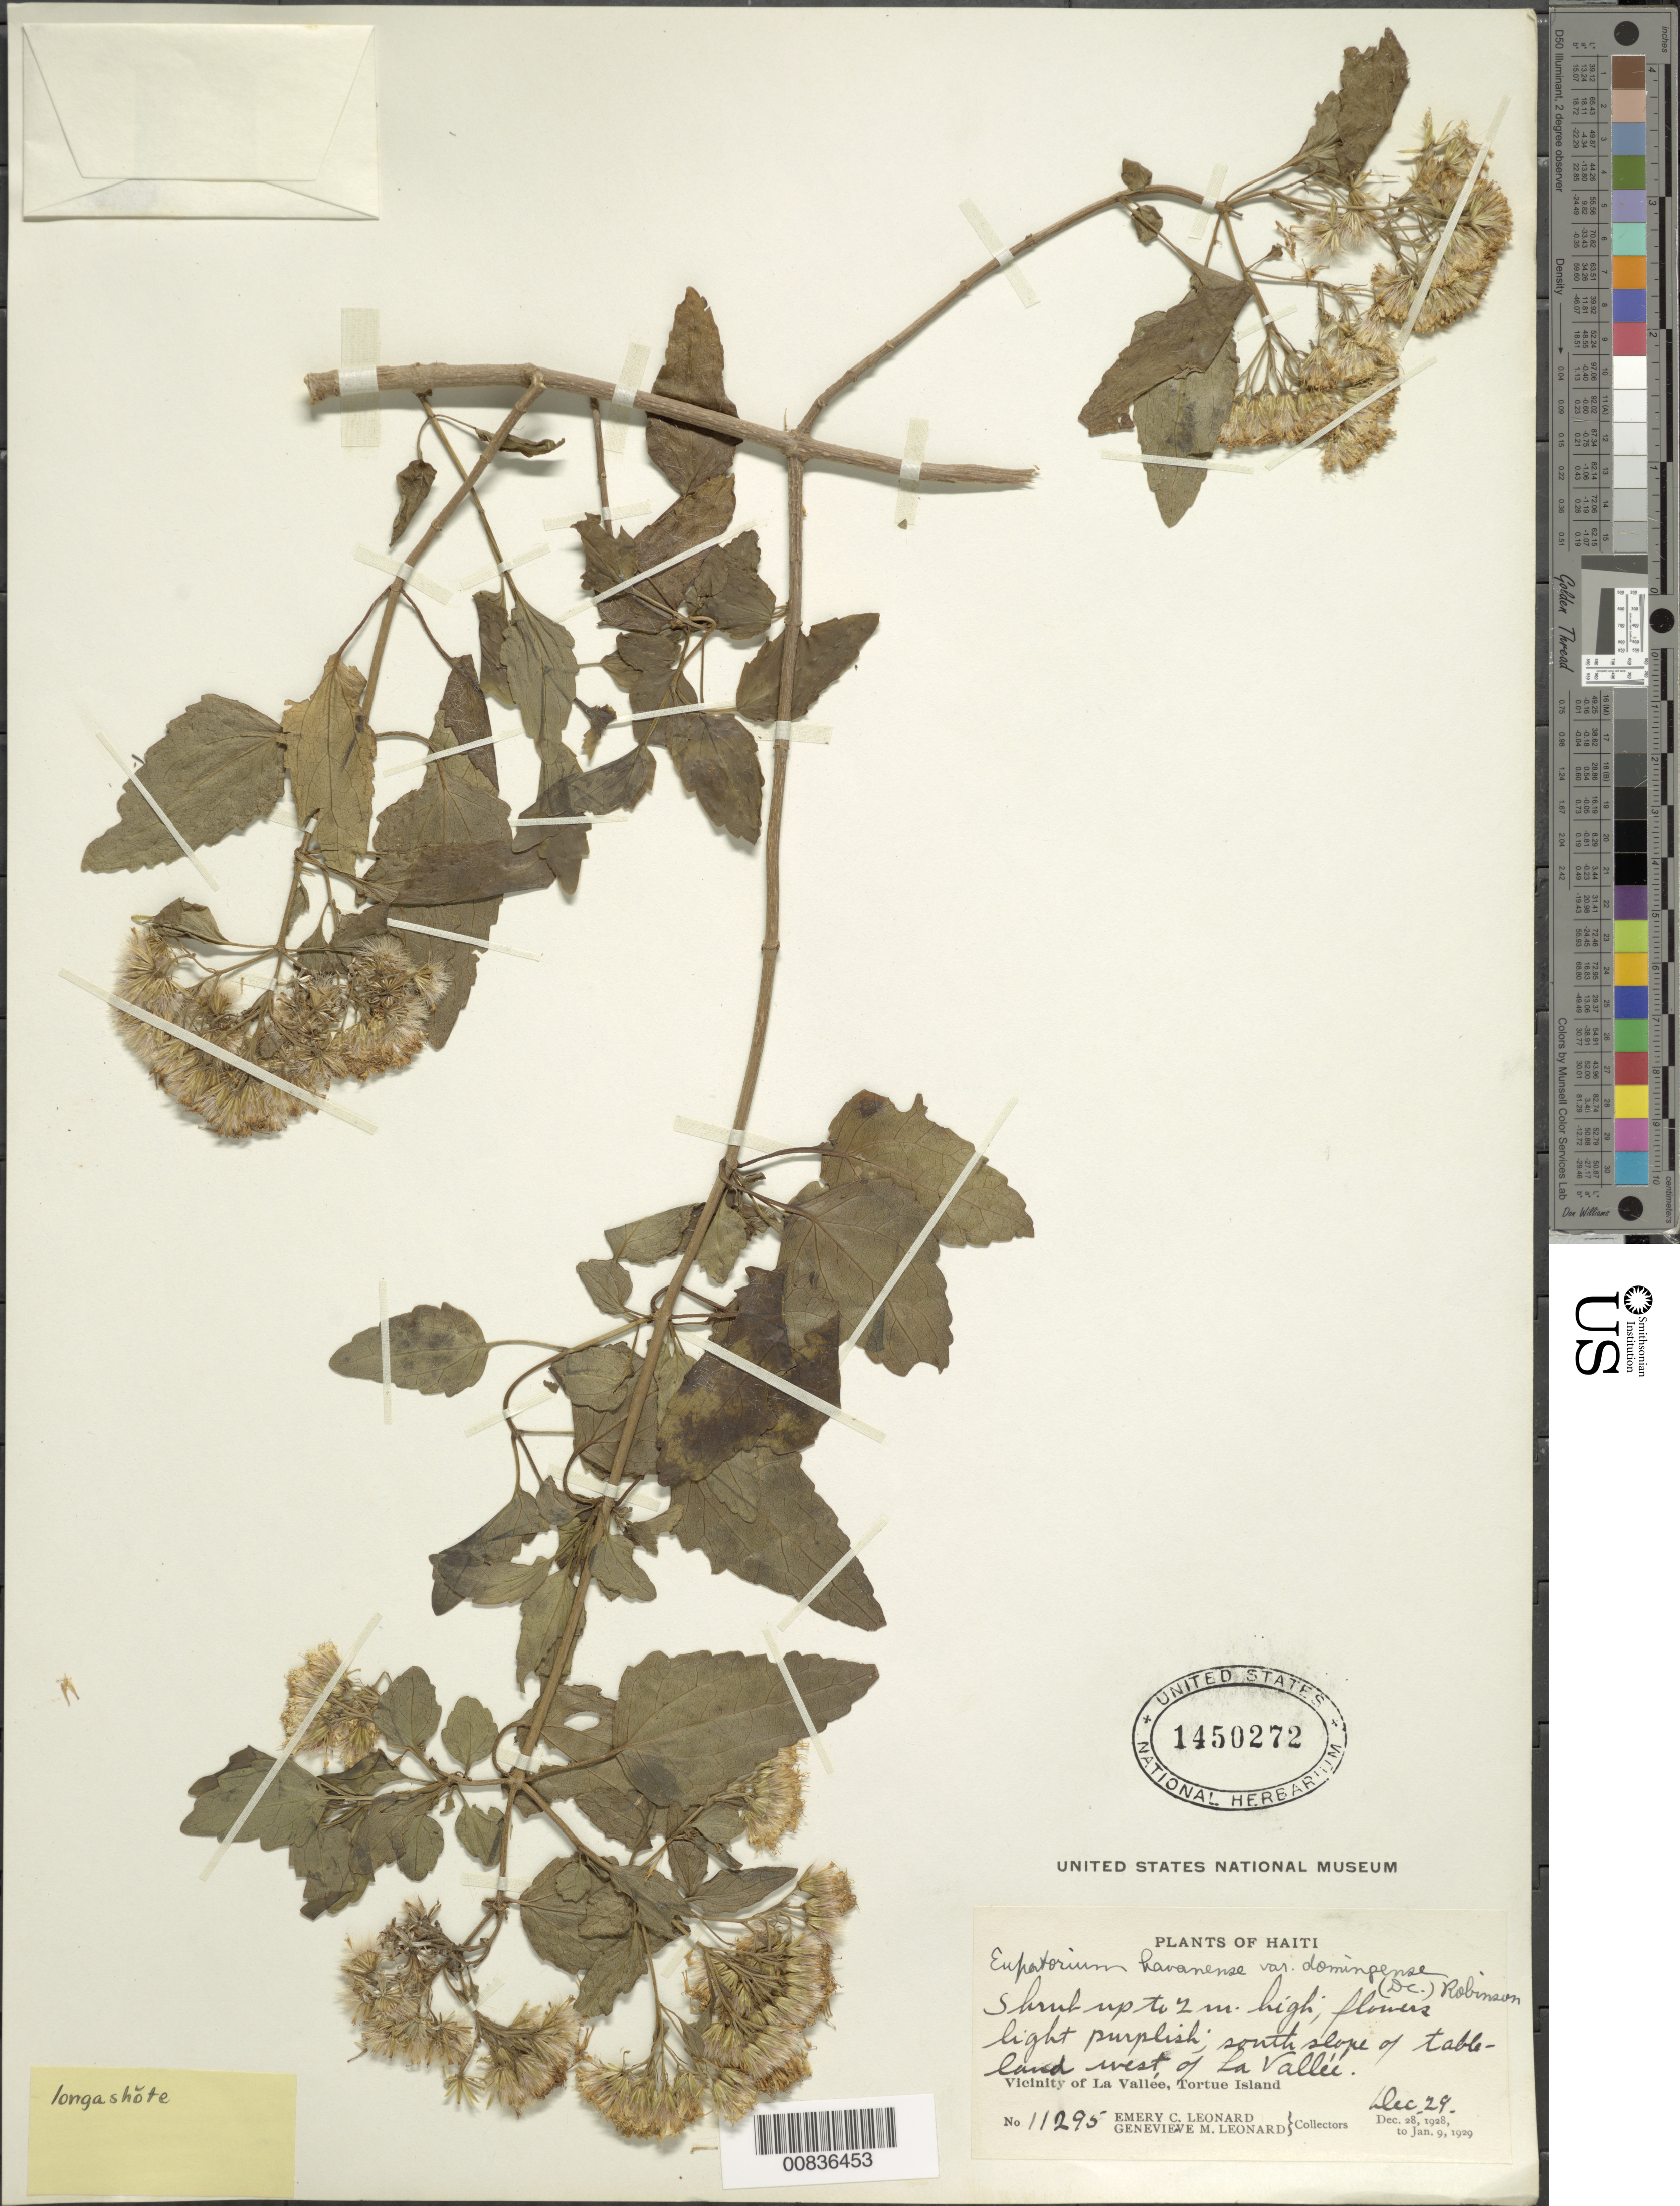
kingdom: Plantae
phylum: Tracheophyta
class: Magnoliopsida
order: Asterales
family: Asteraceae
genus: Ageratina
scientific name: Ageratina havanensis var. domingense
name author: (DC.) H. Rob.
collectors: E. C. Leonard & G. M. Leonard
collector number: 11295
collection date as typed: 29 Dec 1928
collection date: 1928-12-29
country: Haiti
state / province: Nord-Ouest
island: Île de la Tortue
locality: Vicinity of La Vallée, south slope of table-land W of source,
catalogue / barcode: US 1450272